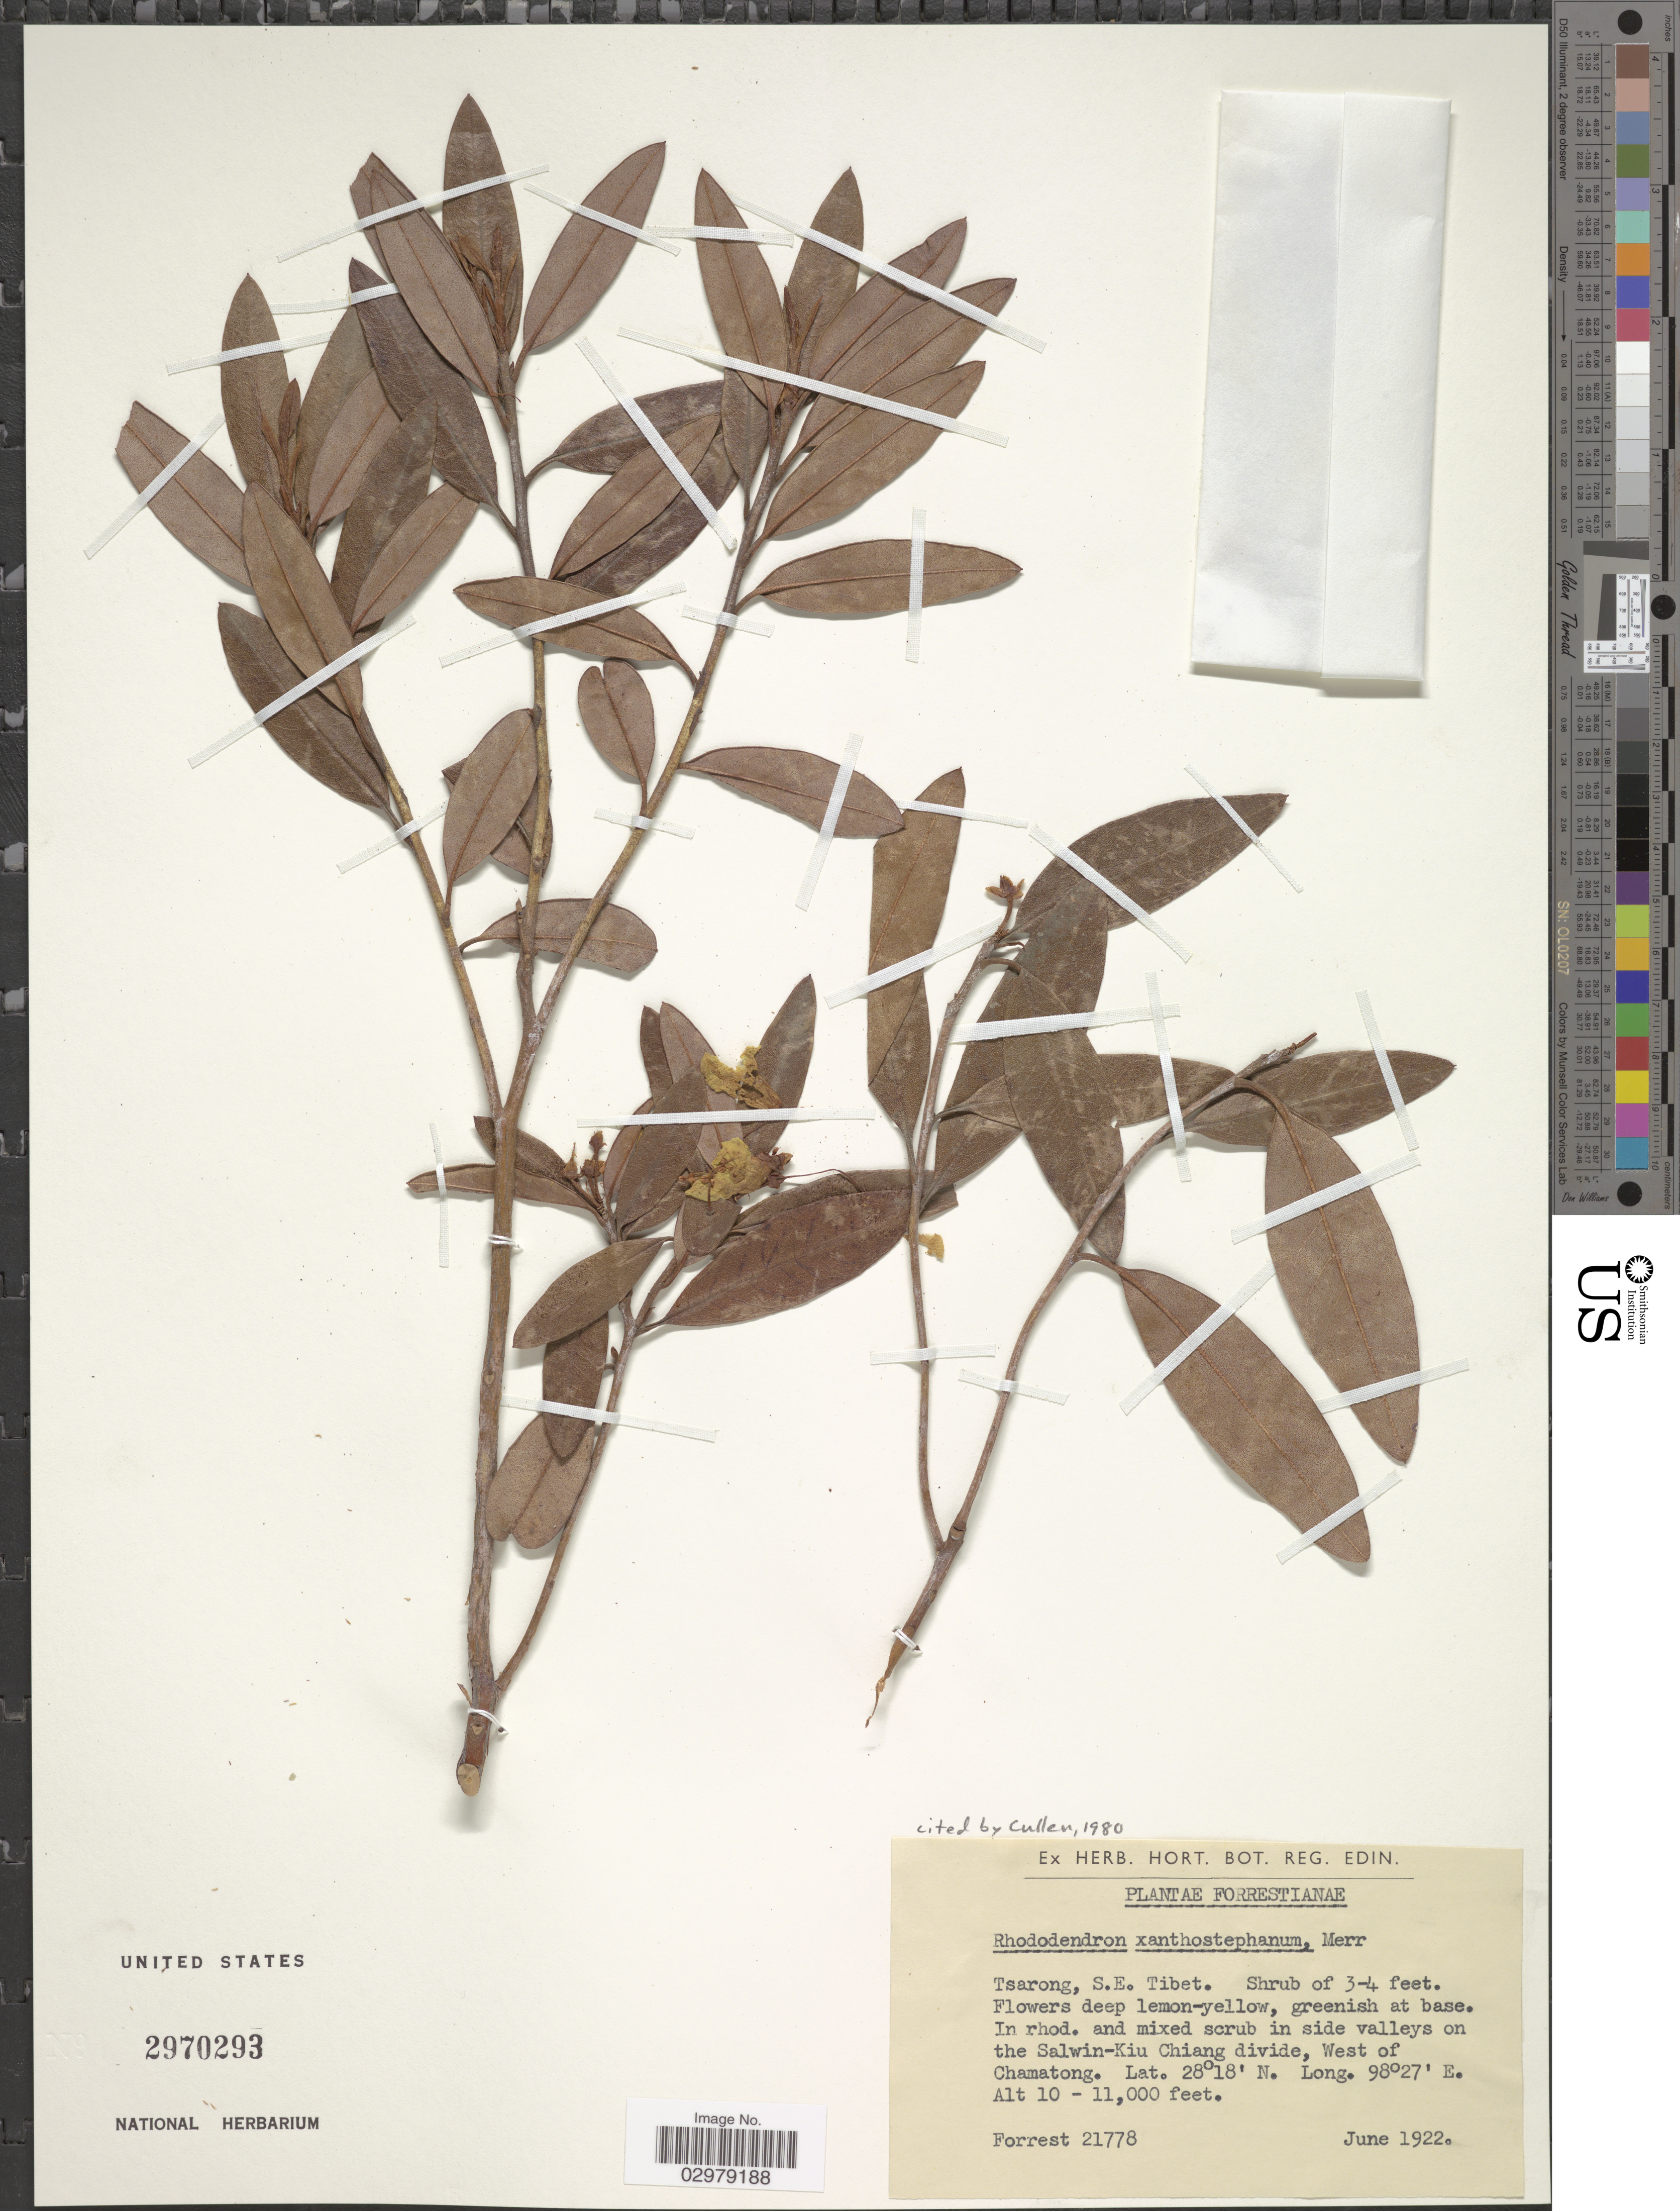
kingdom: Plantae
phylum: Tracheophyta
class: Magnoliopsida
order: Ericales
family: Ericaceae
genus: Rhododendron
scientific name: Rhododendron xanthostephanum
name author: Merr.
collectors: -. Forrest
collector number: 21778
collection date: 1922-06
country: China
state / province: Xizang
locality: Tsarong, S. E. Tibet. In rhod. and mixed scrub in side valleys on the Salwin-ku Chiang divide, West of Chamatong.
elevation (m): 3048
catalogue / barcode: US 2970293